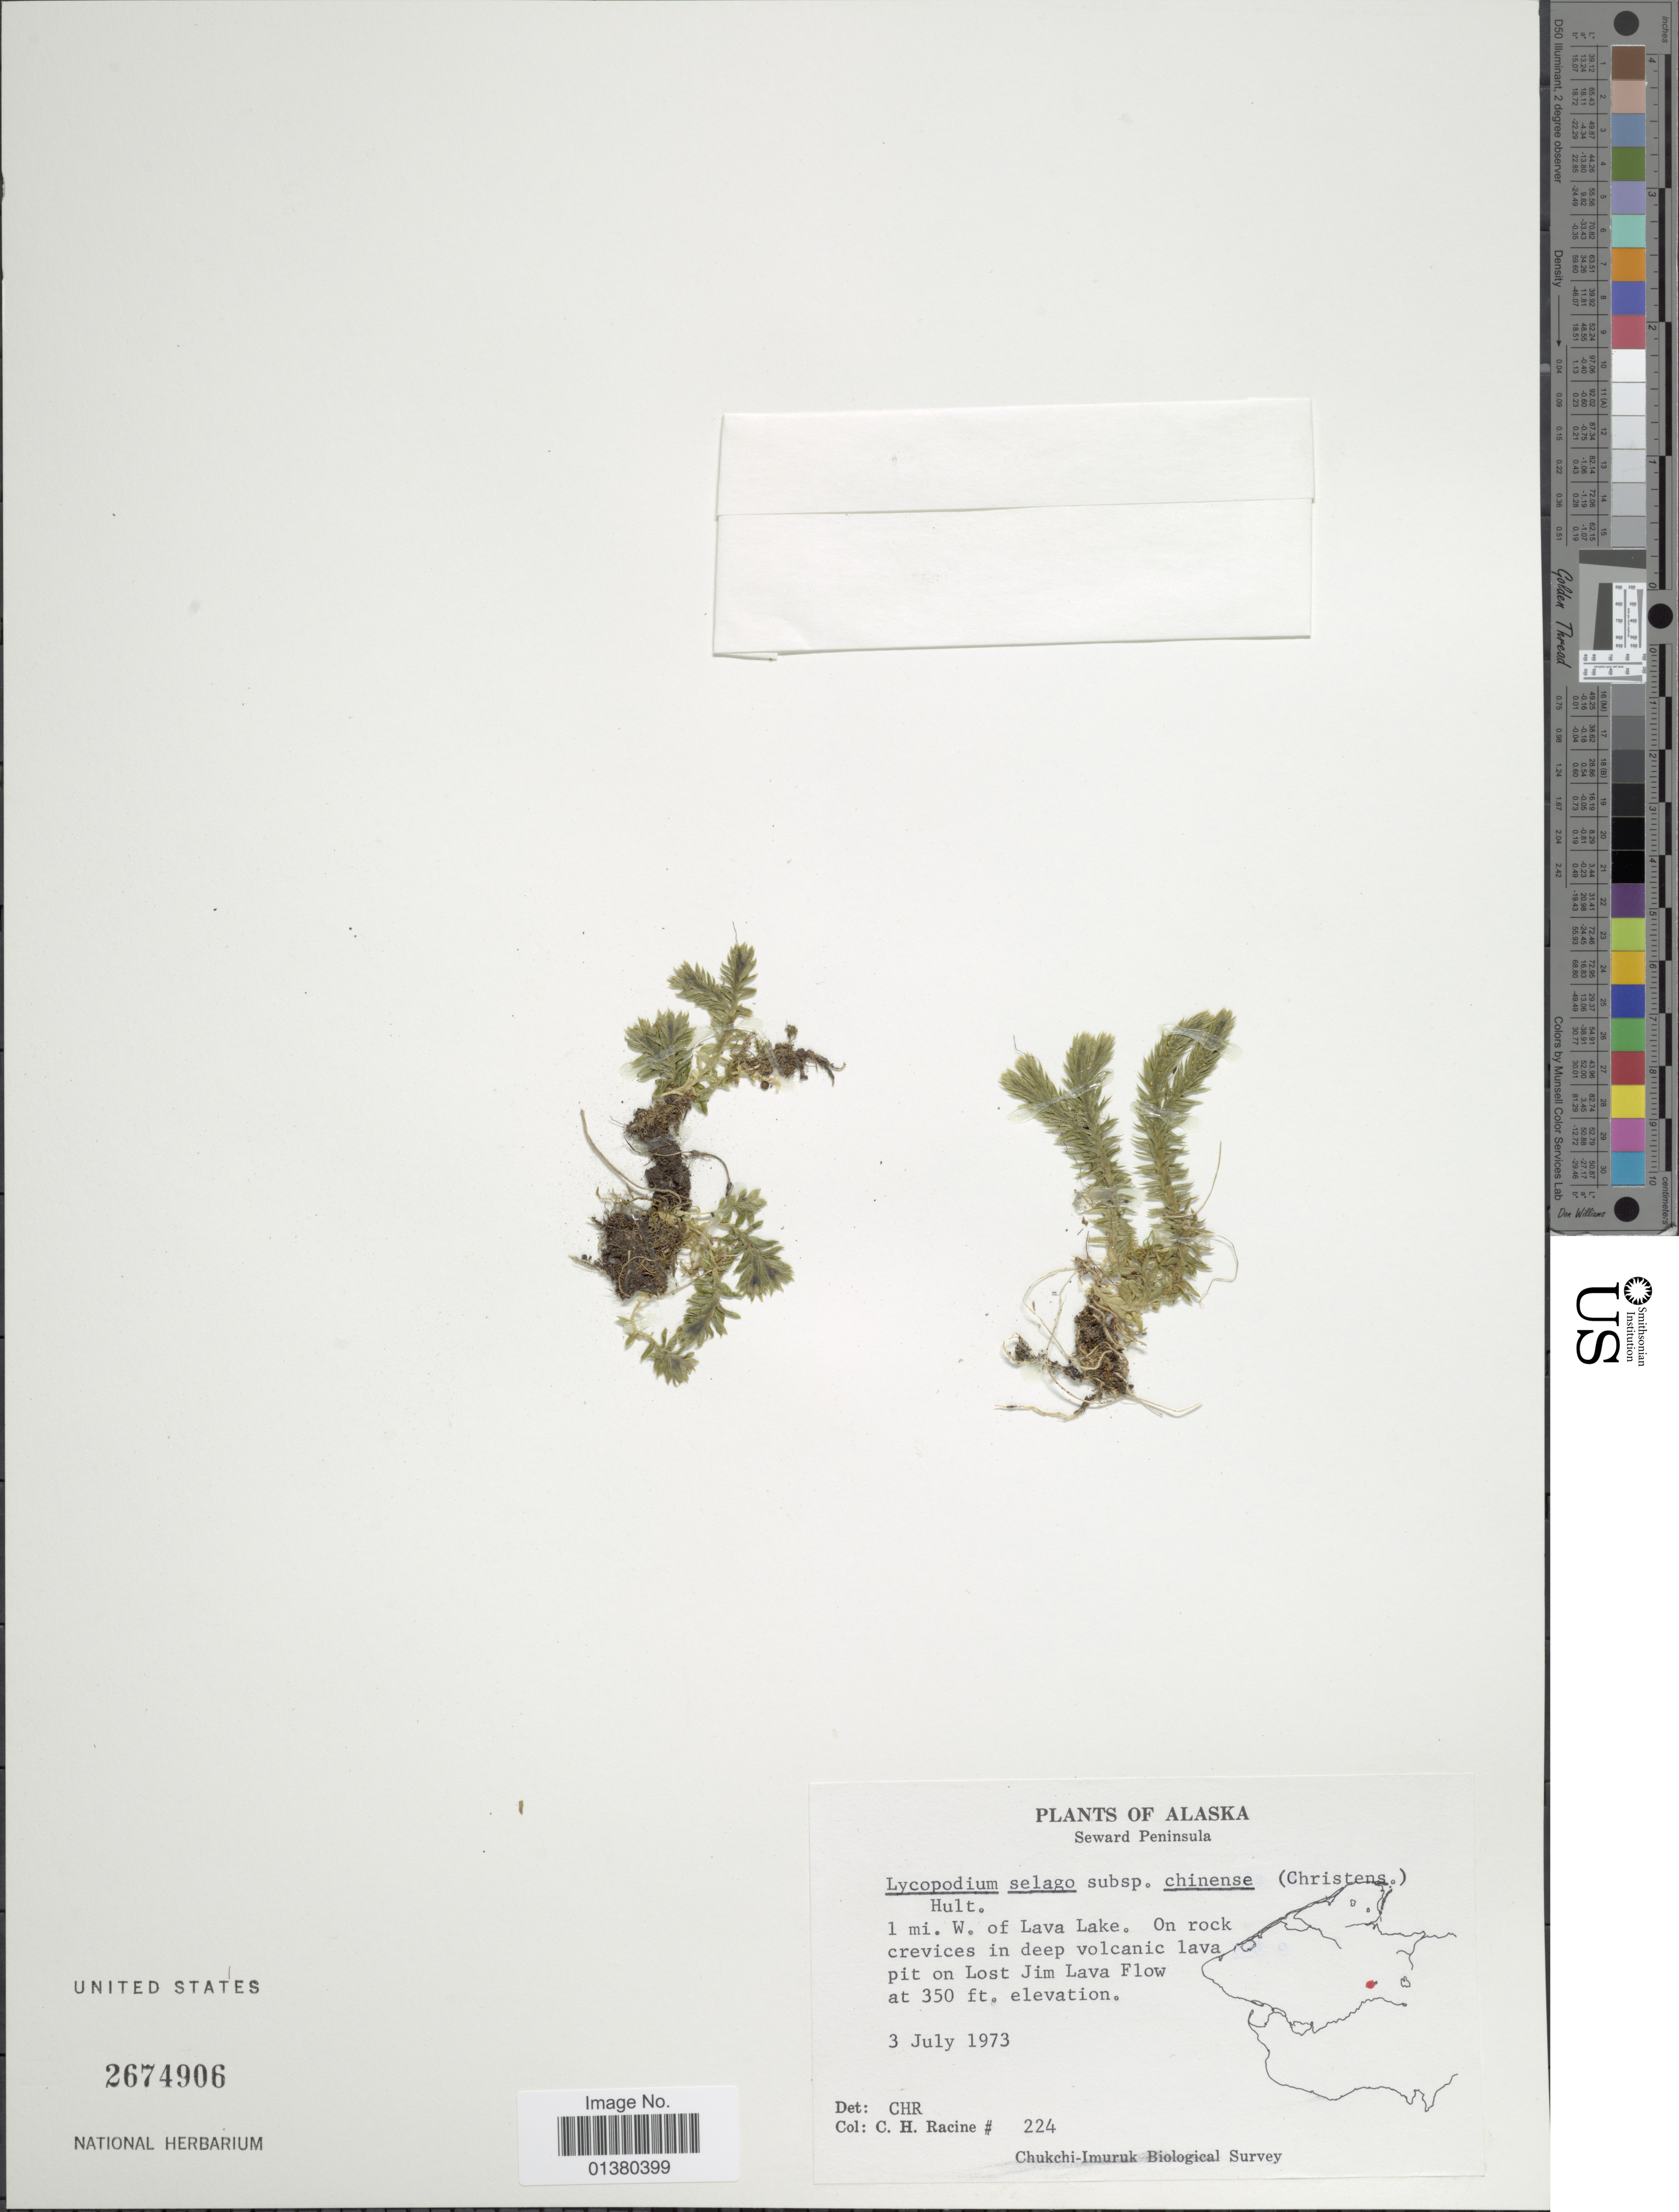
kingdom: Plantae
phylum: Tracheophyta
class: Lycopodiopsida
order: Lycopodiales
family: Lycopodiaceae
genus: Huperzia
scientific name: Huperzia selago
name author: (L.) Bernh. ex Schrank & Mart.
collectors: C. Racine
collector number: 224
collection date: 1973-07-03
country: United States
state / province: Alaska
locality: Seward Peninsula, 1 mi W of Lava Lake, On rock crevices in deep volcanic lava pit on Lost Jim Lava Flow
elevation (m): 107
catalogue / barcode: US 2674906